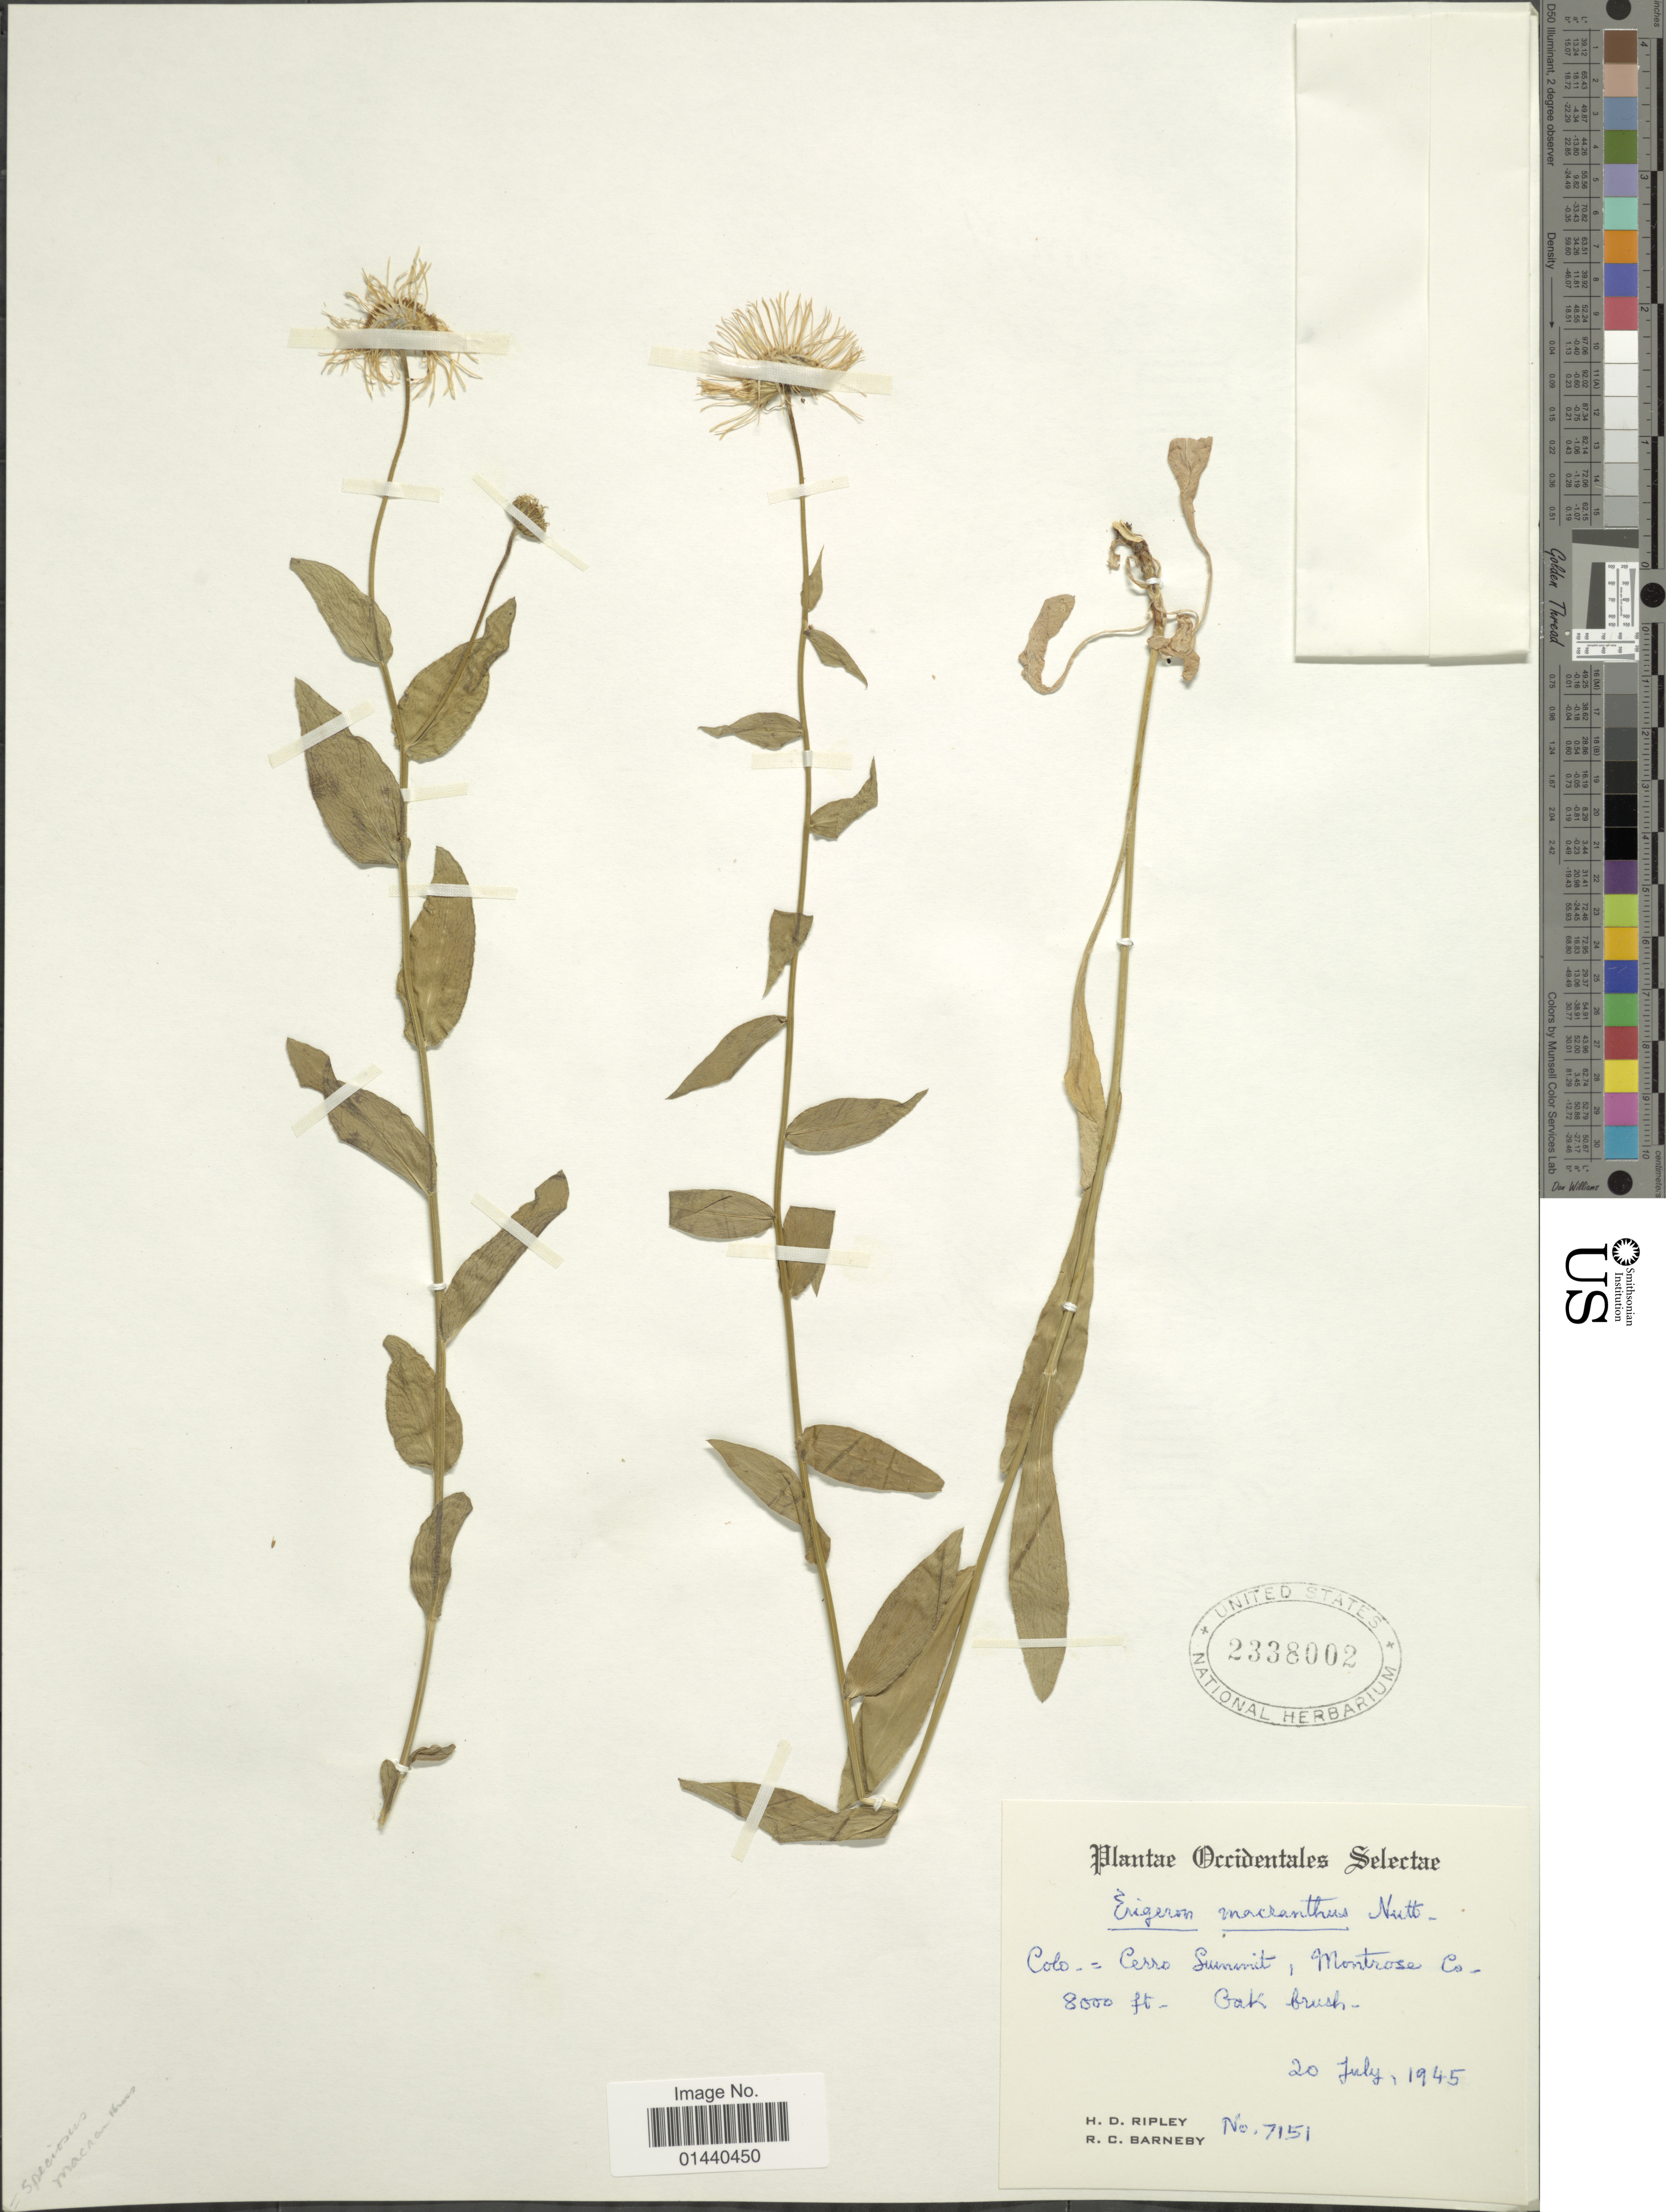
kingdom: Plantae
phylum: Tracheophyta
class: Magnoliopsida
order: Asterales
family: Asteraceae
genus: Erigeron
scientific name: Erigeron speciosus var. macranthus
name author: (Nutt.) Cronq.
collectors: H. Ripley & R. C. Barneby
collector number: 7151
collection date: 1945-07-20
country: United States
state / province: Colorado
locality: Colo.- Cerro Summit, Montrose Co.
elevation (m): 2438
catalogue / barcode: US 2338002